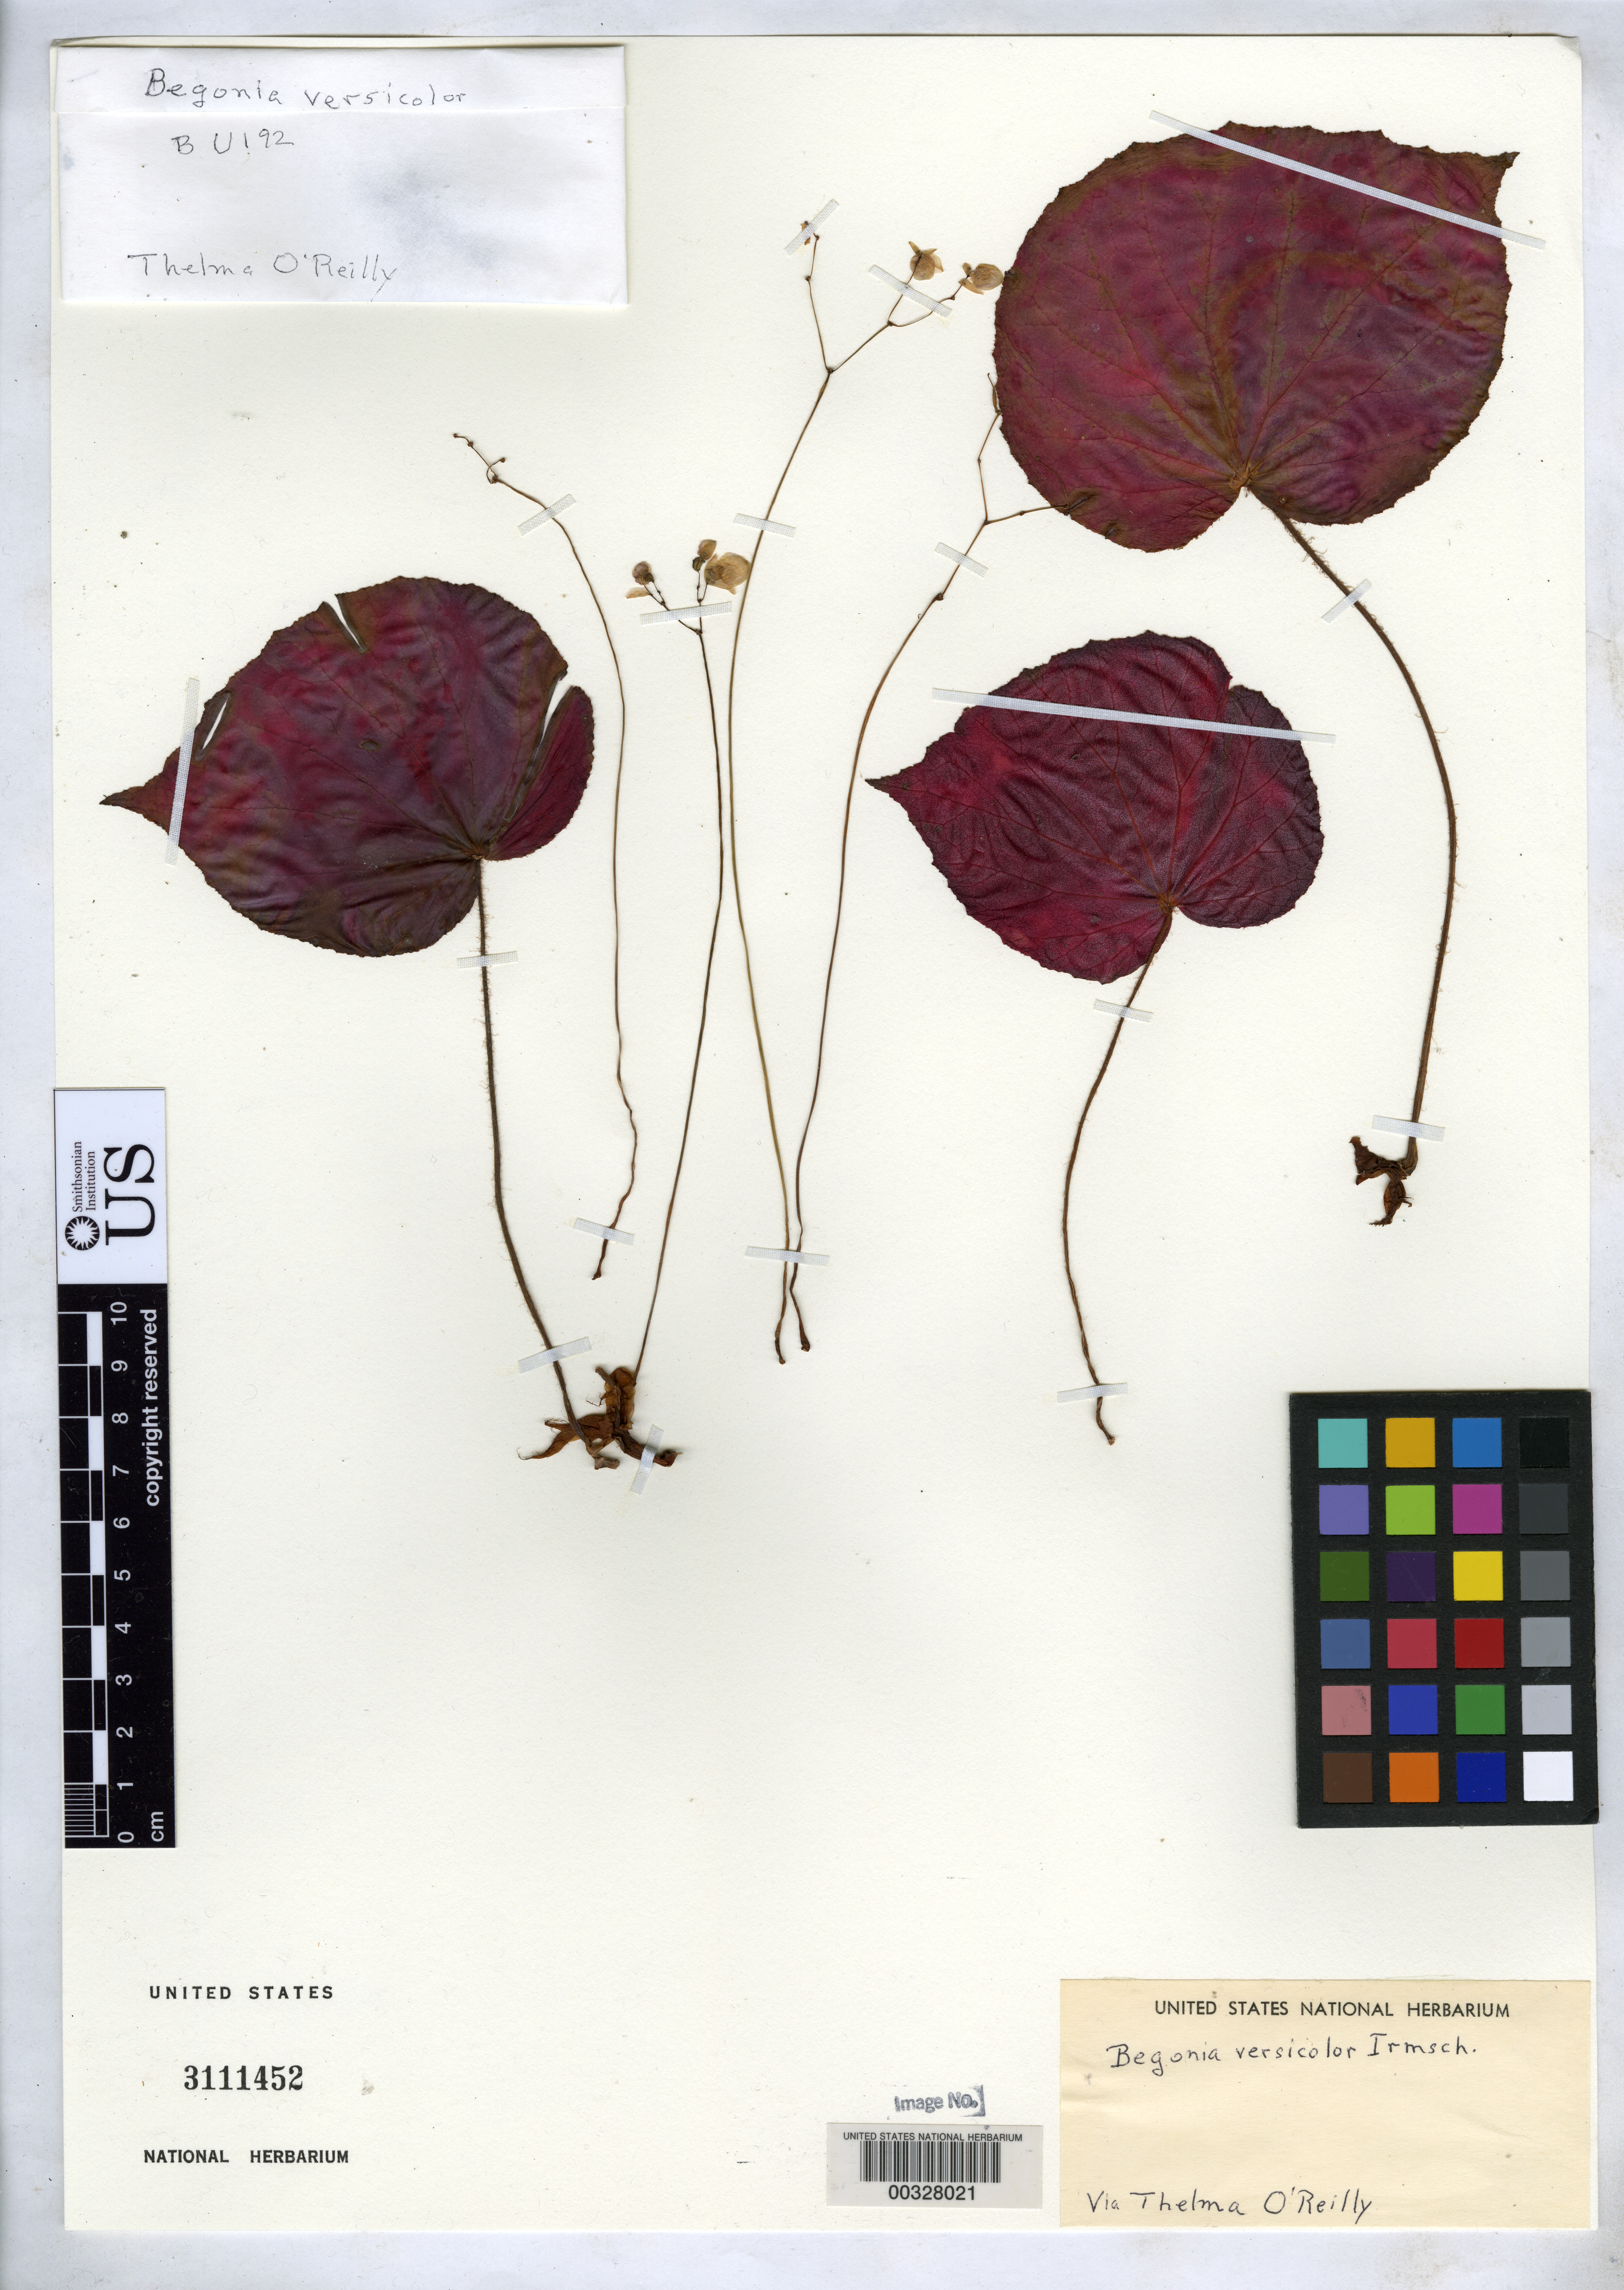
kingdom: Plantae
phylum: Tracheophyta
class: Magnoliopsida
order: Cucurbitales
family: Begoniaceae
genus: Begonia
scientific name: Begonia sp.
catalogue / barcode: US 3111452